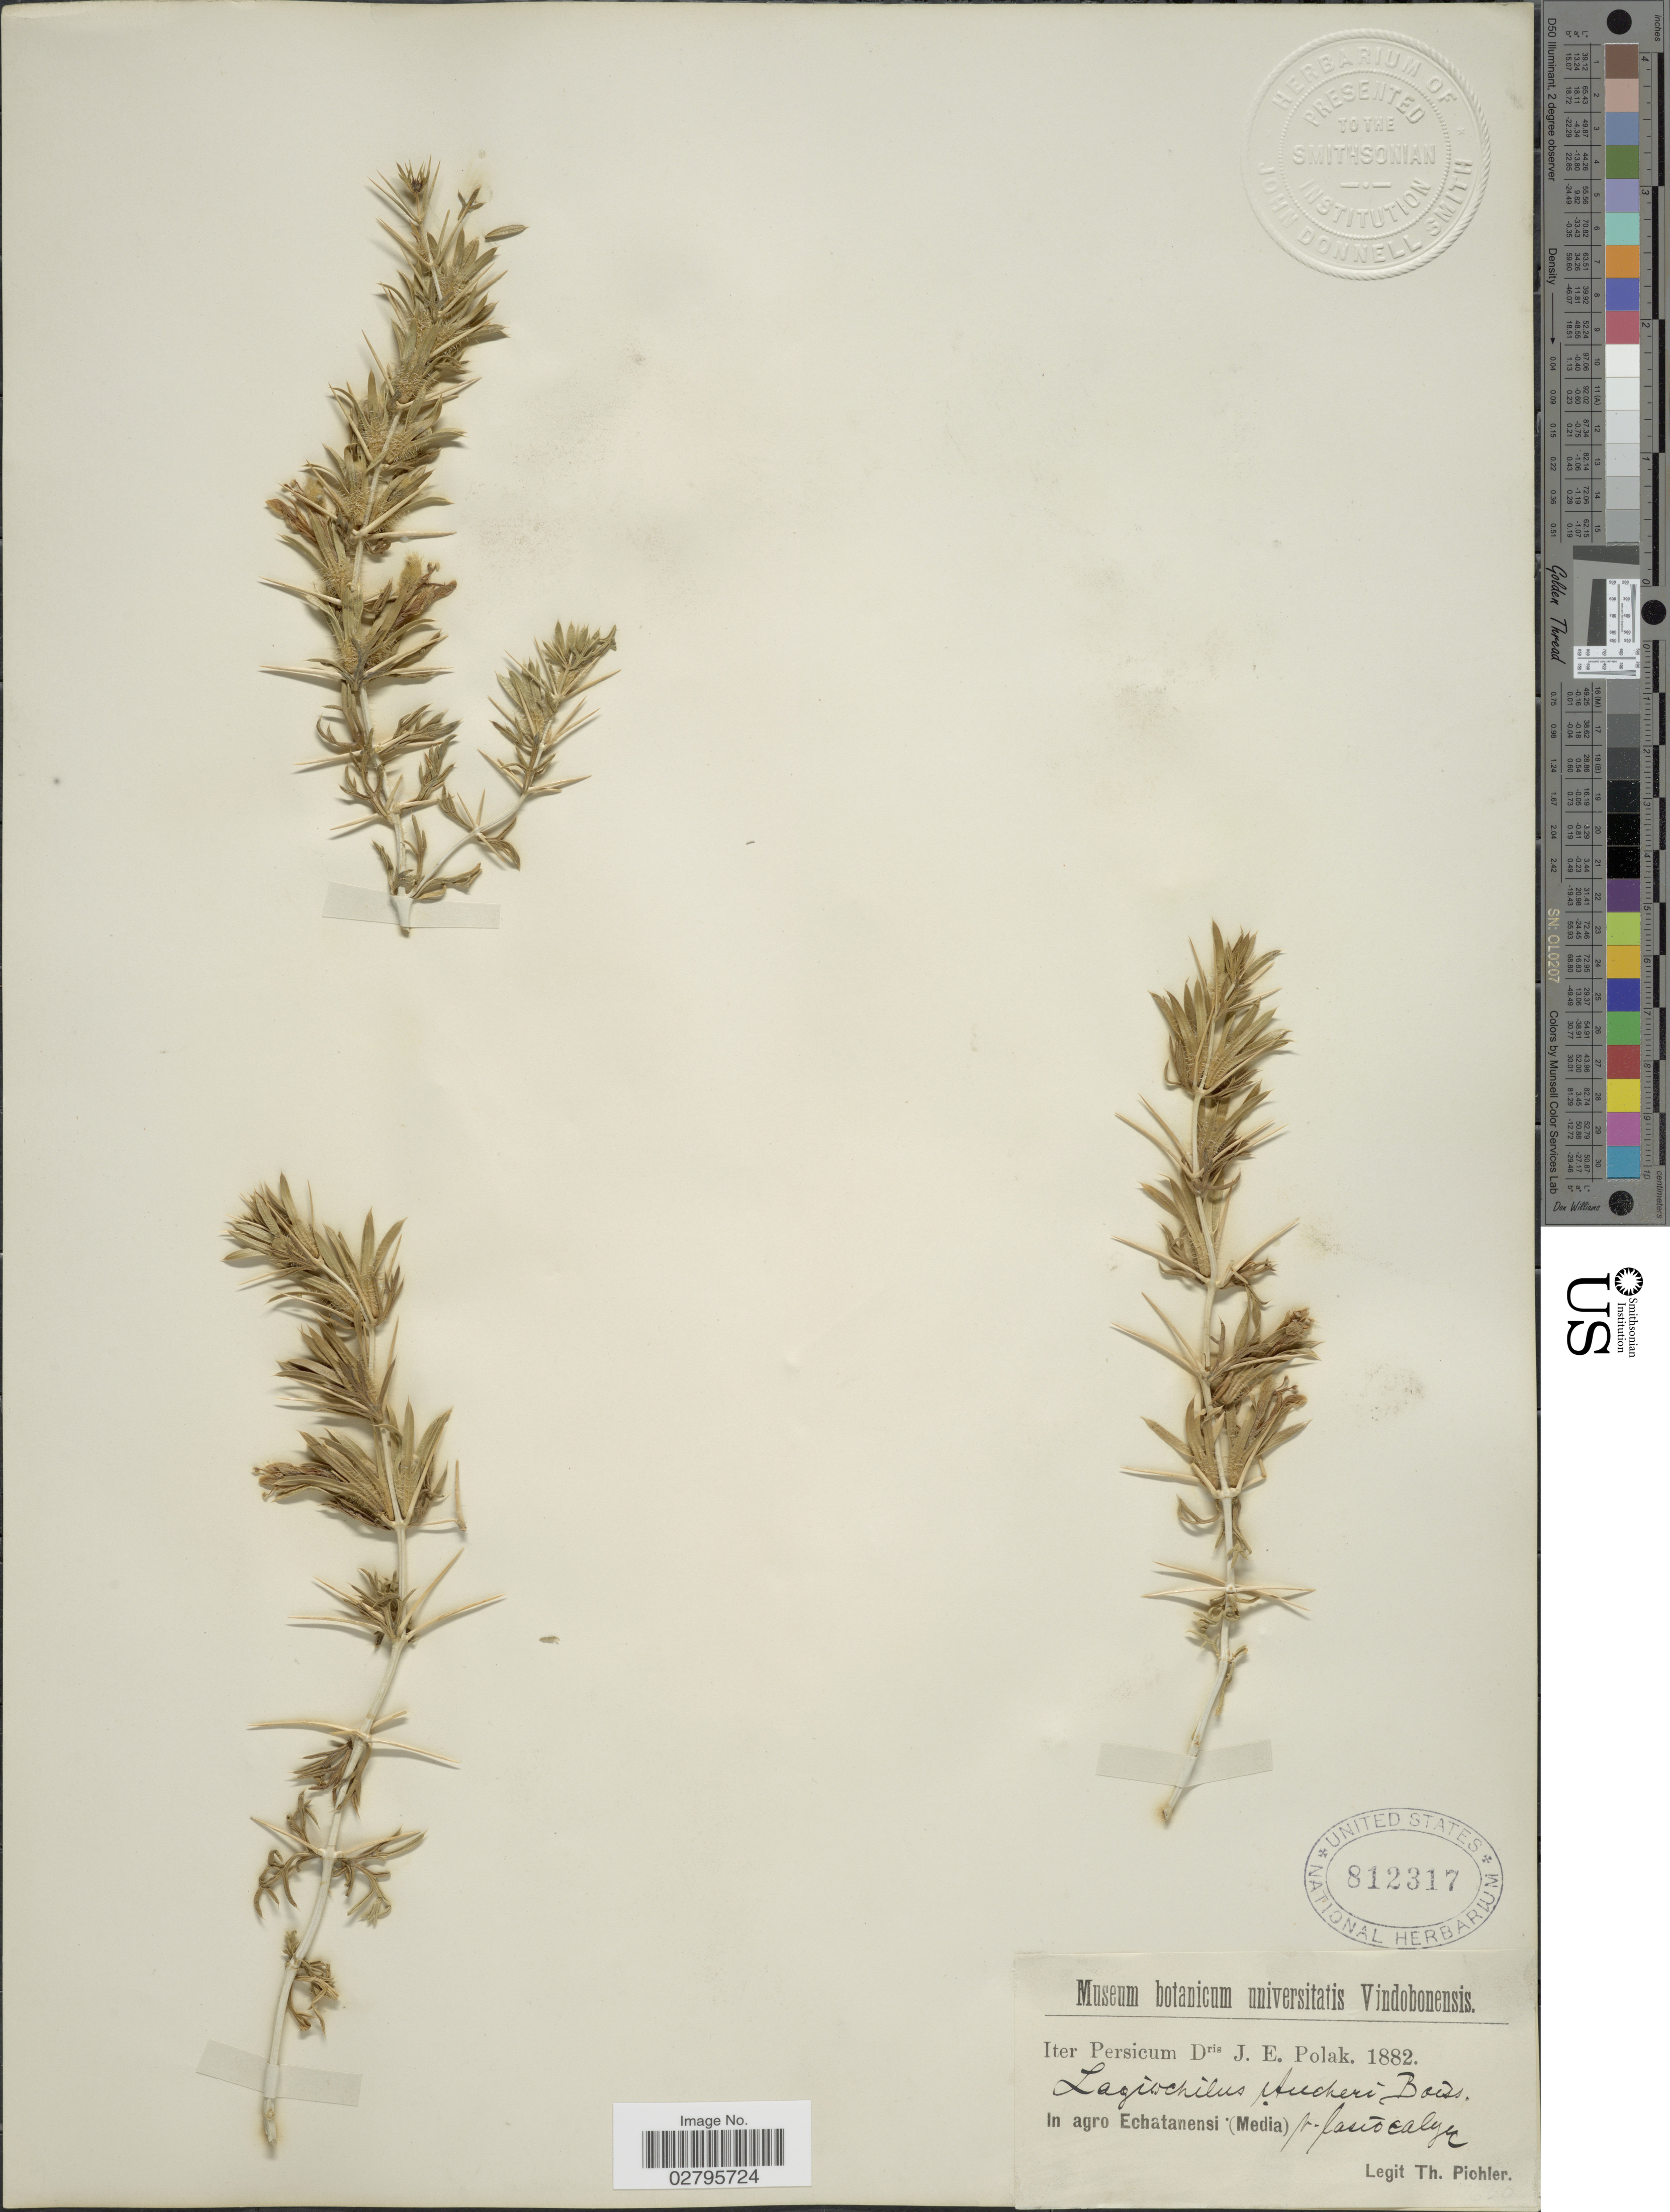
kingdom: Plantae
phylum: Tracheophyta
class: Magnoliopsida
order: Lamiales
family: Lamiaceae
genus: Lagochilus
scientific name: Lagochilus aucheri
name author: Boiss.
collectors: T. Pichler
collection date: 1882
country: Iran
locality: Persicum, In agro Echatanensi (Media)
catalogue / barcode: US 812317